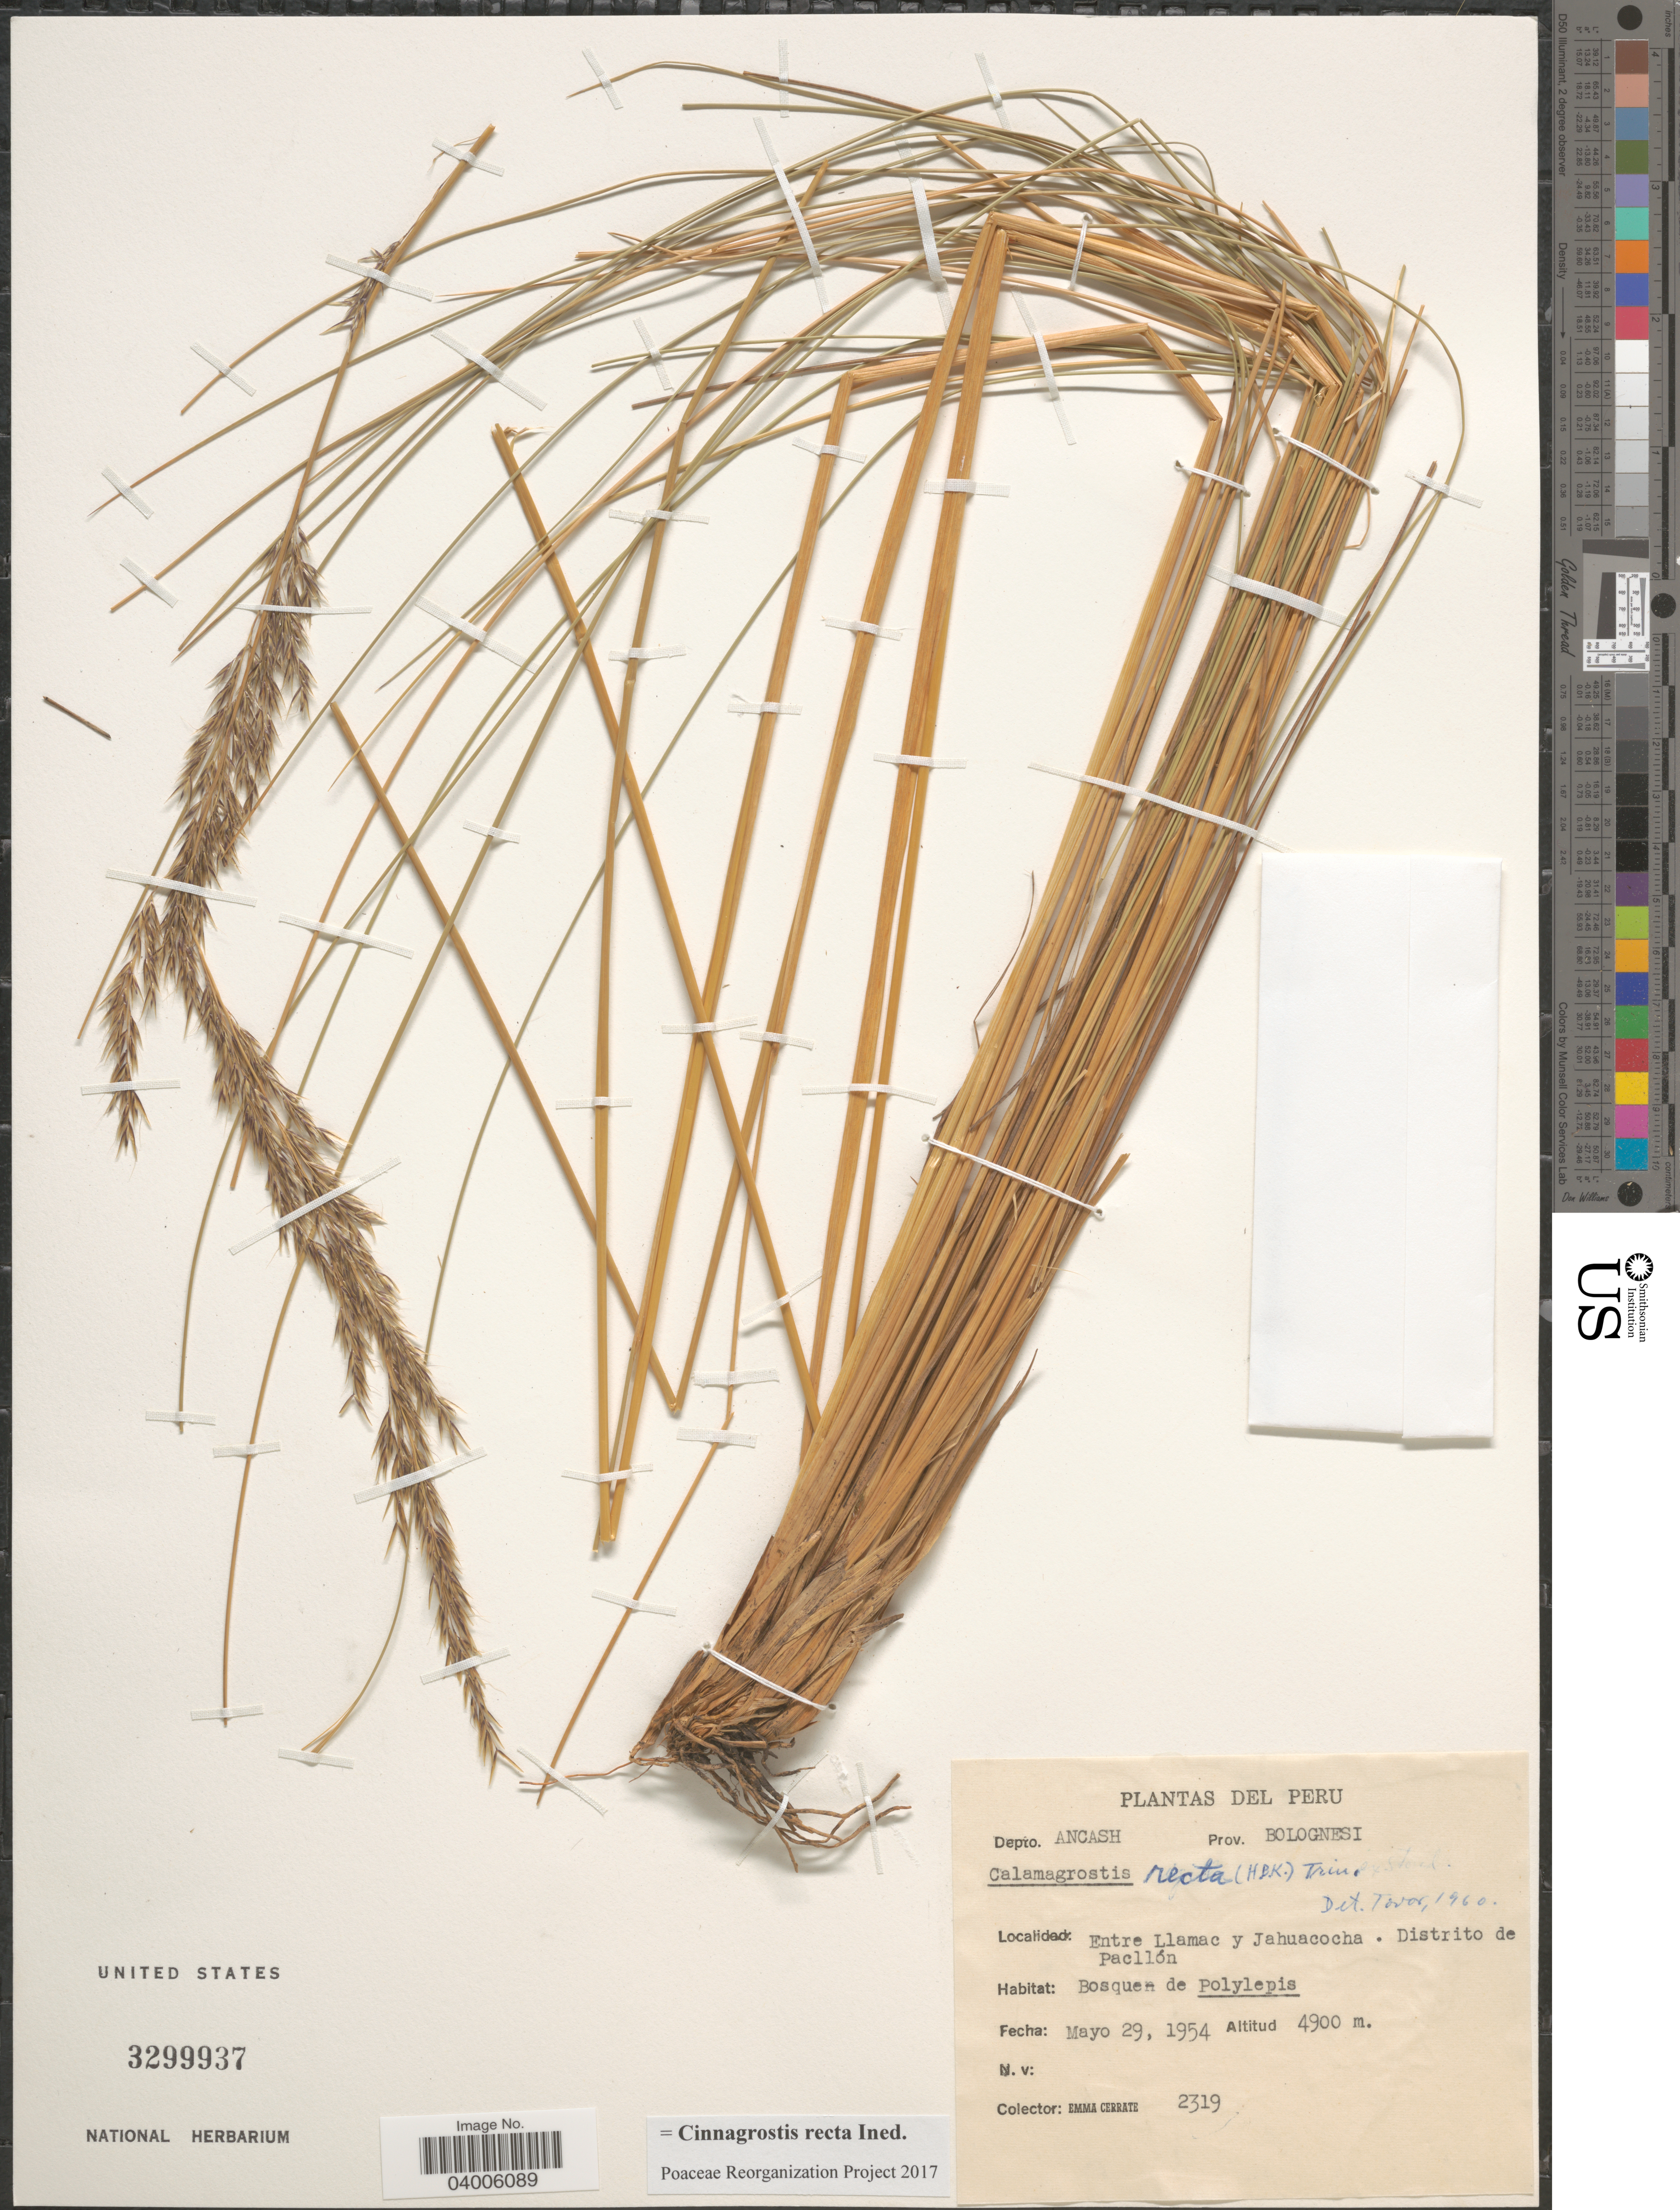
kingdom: Plantae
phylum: Tracheophyta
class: Liliopsida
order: Poales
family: Poaceae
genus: Cinnagrostis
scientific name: Cinnagrostis recta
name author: (Kunth) P.M. Peterson et al.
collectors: E. Cerrate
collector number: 2319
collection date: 1954-05-29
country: Peru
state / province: Ancash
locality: Depto. Ancash. Prov. Bolognesi. Entre Llamac y Jahuacocha. Distrito de Pacllón.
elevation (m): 4900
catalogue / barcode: US 3299937